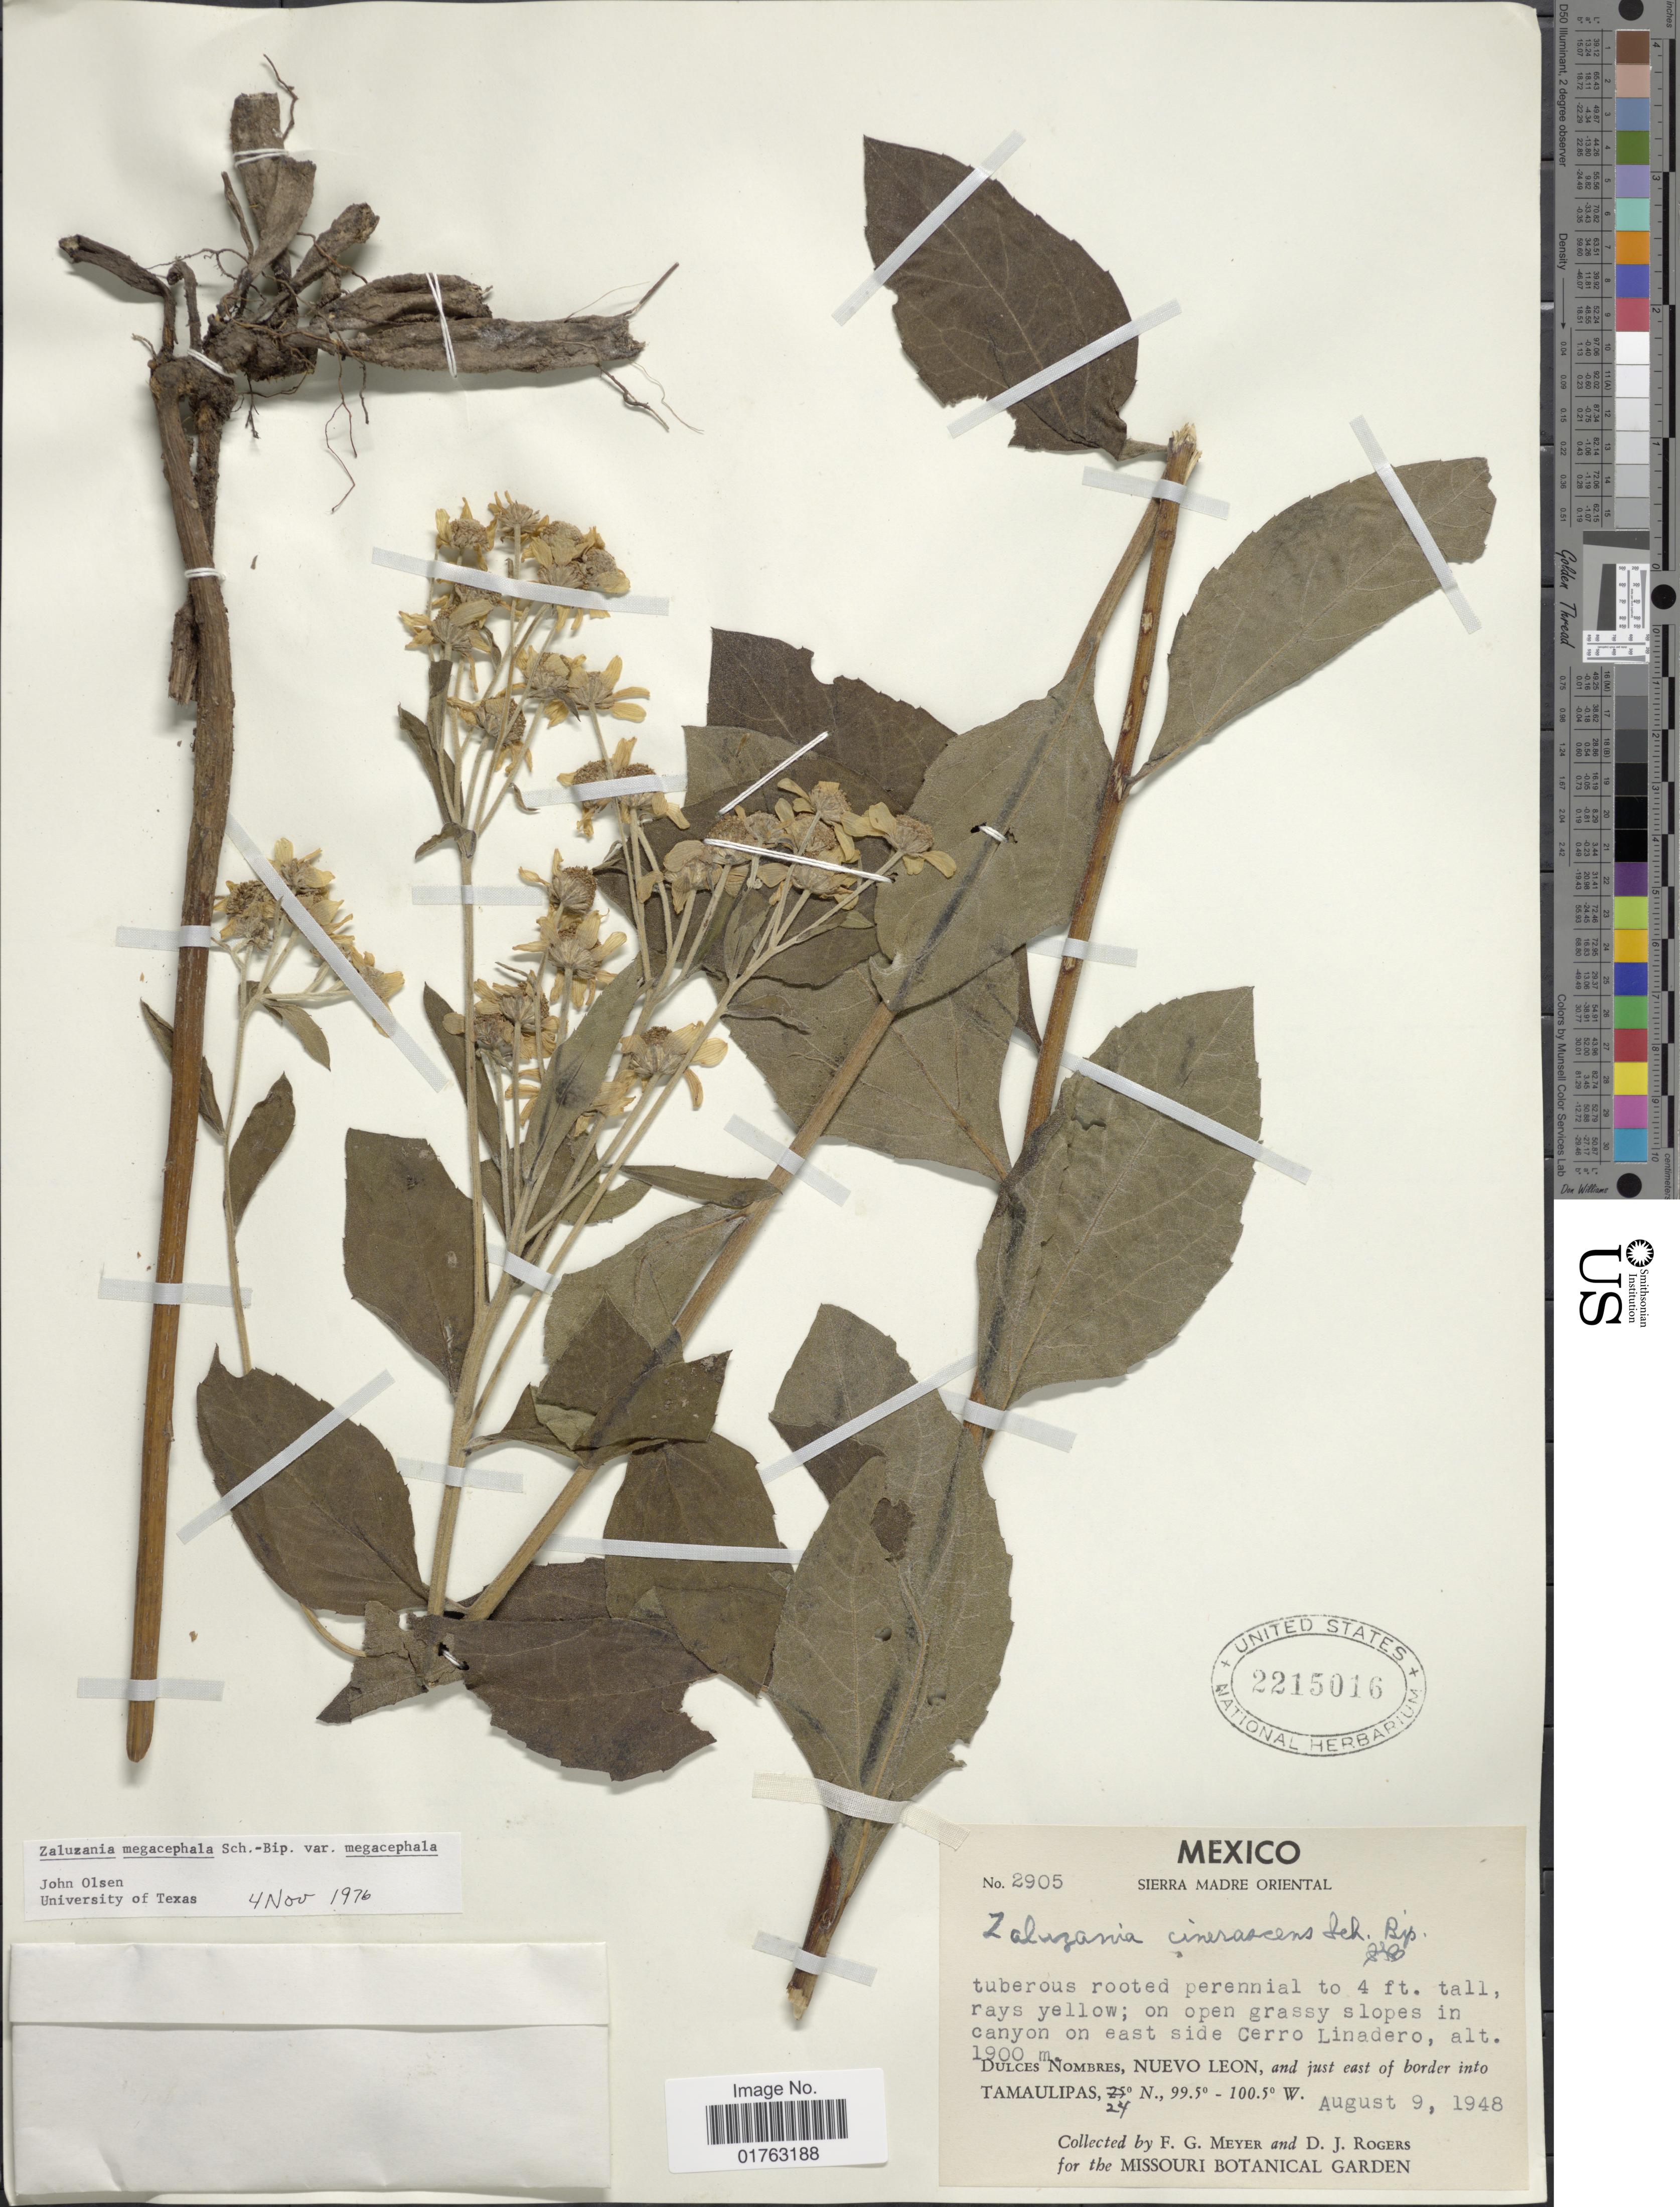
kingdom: Plantae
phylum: Tracheophyta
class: Magnoliopsida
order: Asterales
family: Asteraceae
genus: Zaluzania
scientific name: Zaluzania megacephala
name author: Sch. Bip.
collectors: F. G. Meyer & D. J. Rogers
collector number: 2905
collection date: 1948-08-09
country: Mexico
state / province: Nuevo León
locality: Sierra Madre Oriental, on open grassy slopes in canyon on east side Cerro Linadero, Dulces Nombres, and just east of border into Tamaulipas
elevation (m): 1900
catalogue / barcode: US 2215016